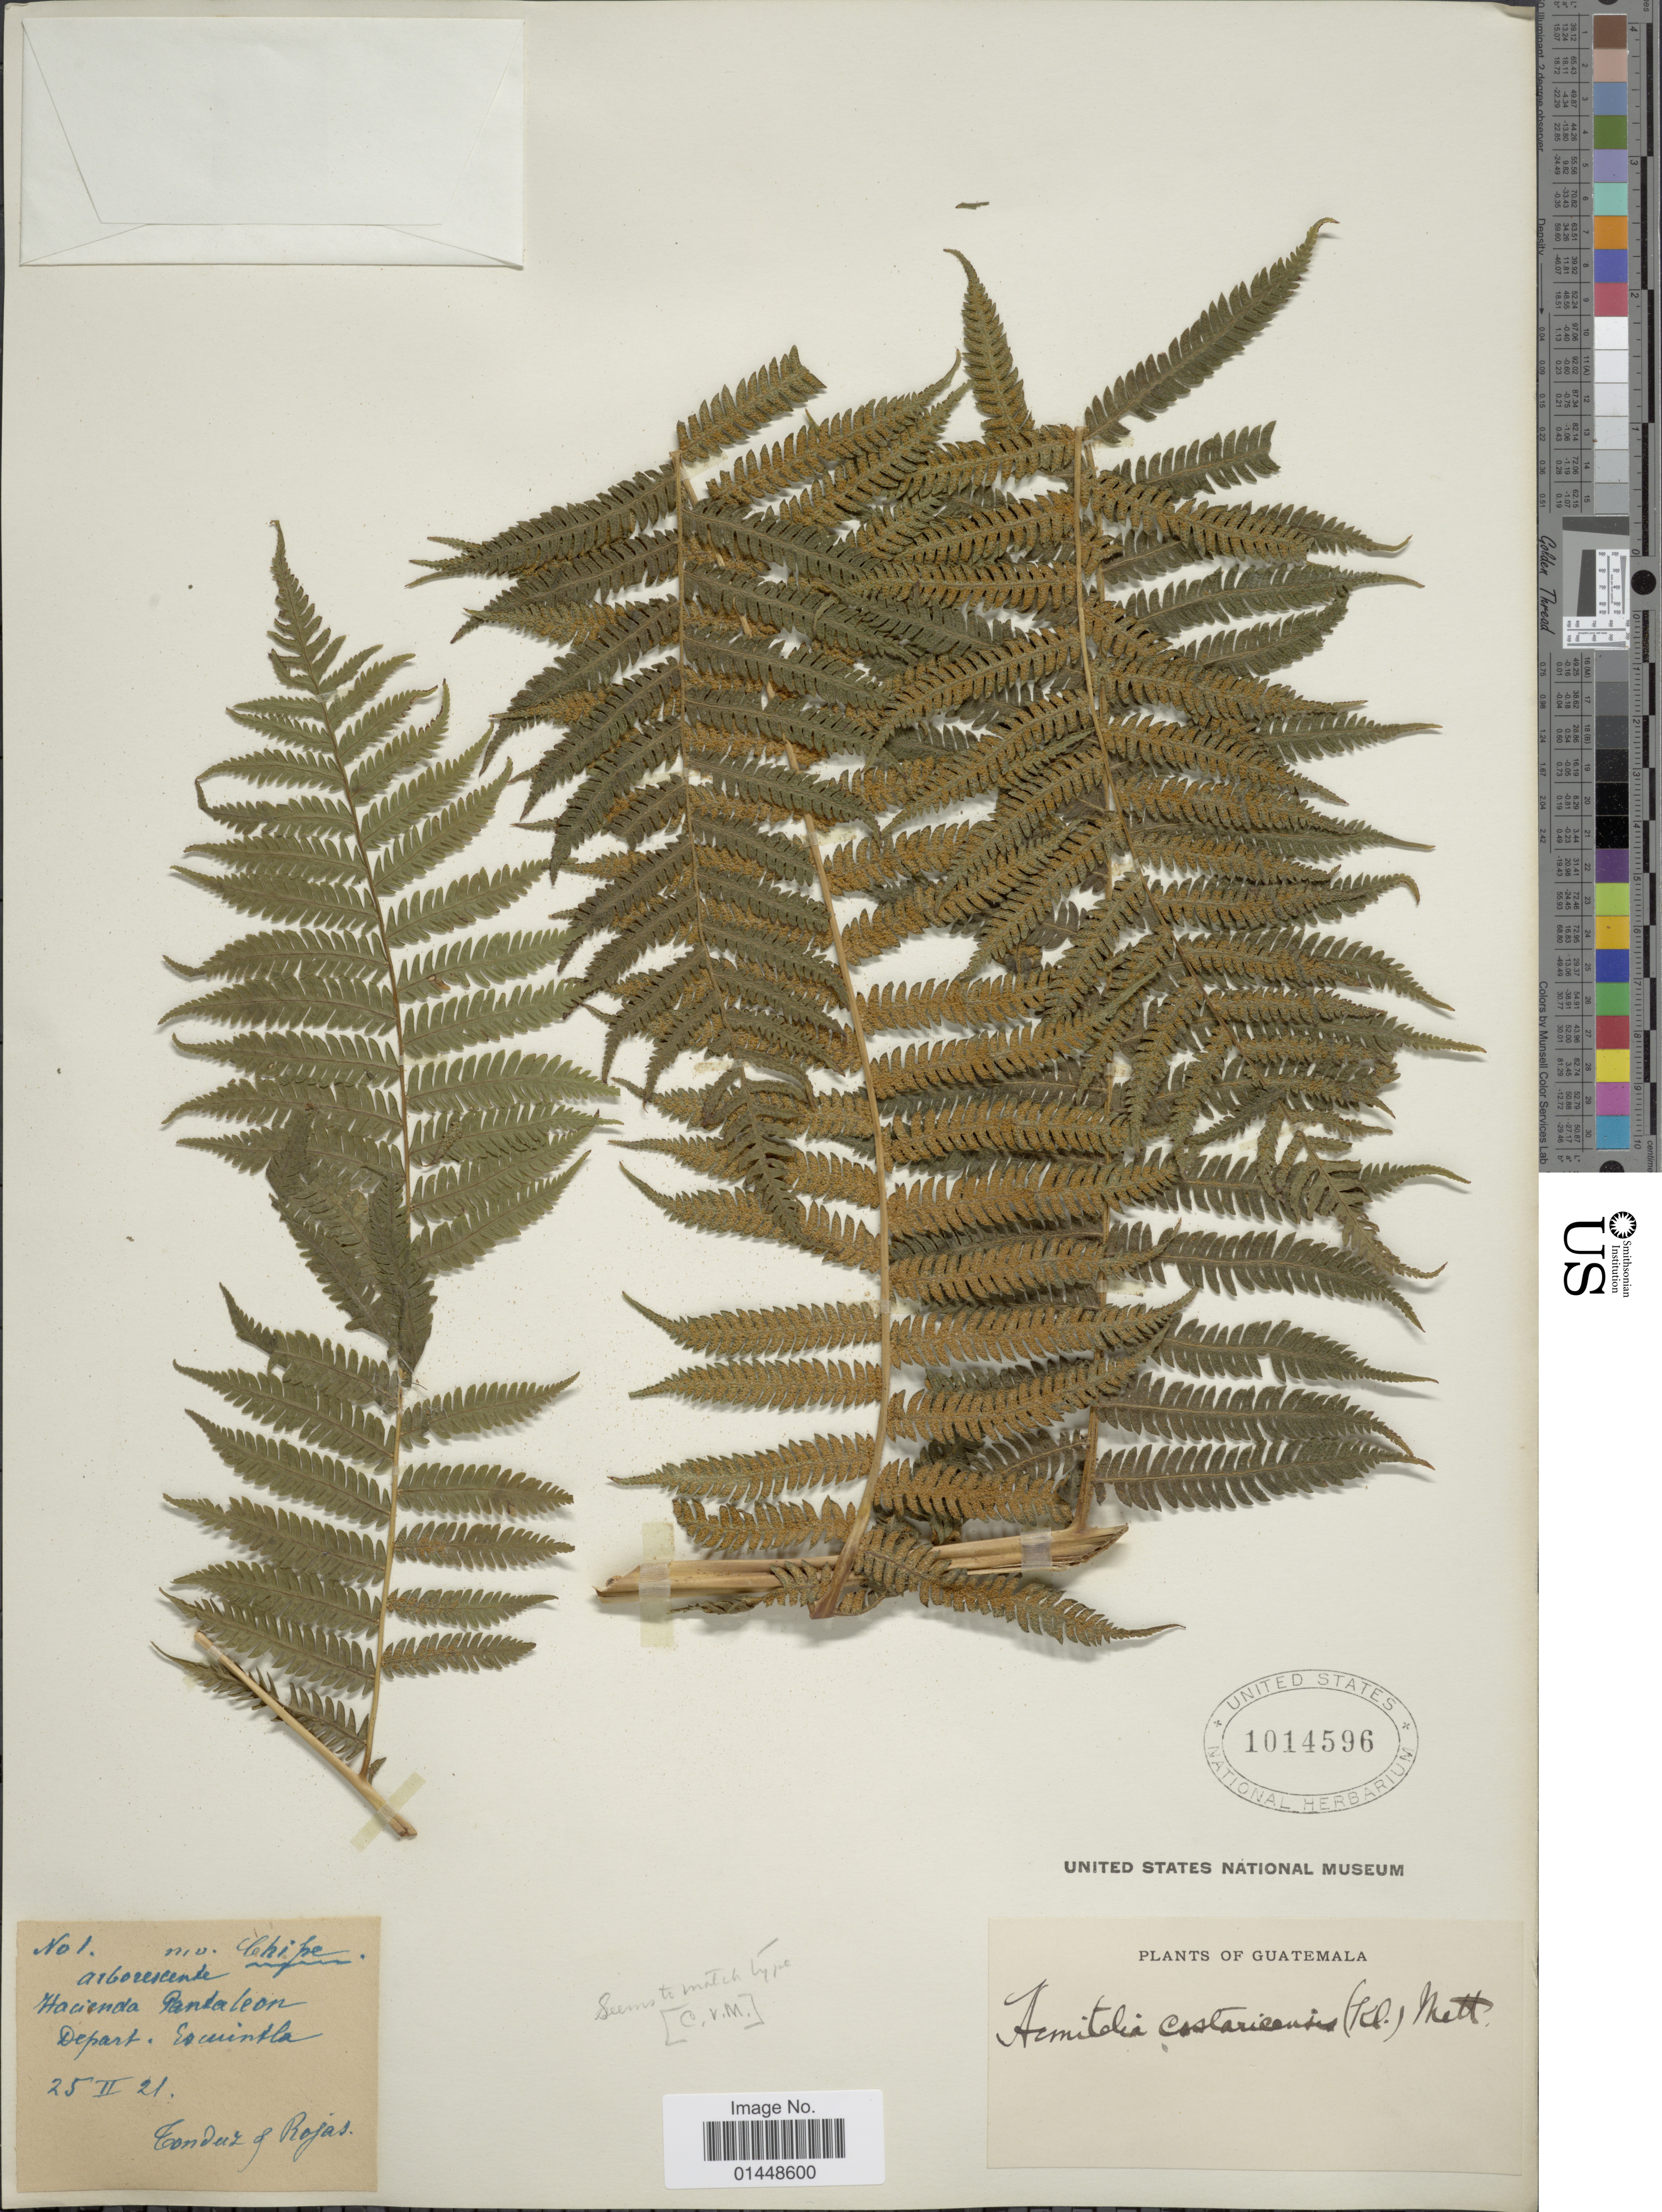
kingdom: Plantae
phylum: Tracheophyta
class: Polypodiopsida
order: Cyatheales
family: Cyatheaceae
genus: Cyathea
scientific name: Cyathea costaricensis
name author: (Kuhn) Domin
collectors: A. Tonduz & Rojas, --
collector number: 1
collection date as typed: Transcribed d/m/y: 25/2/21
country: Guatemala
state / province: Escuintla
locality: Hacienda Pantaleon. Depart. Escuintla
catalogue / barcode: US 1014596